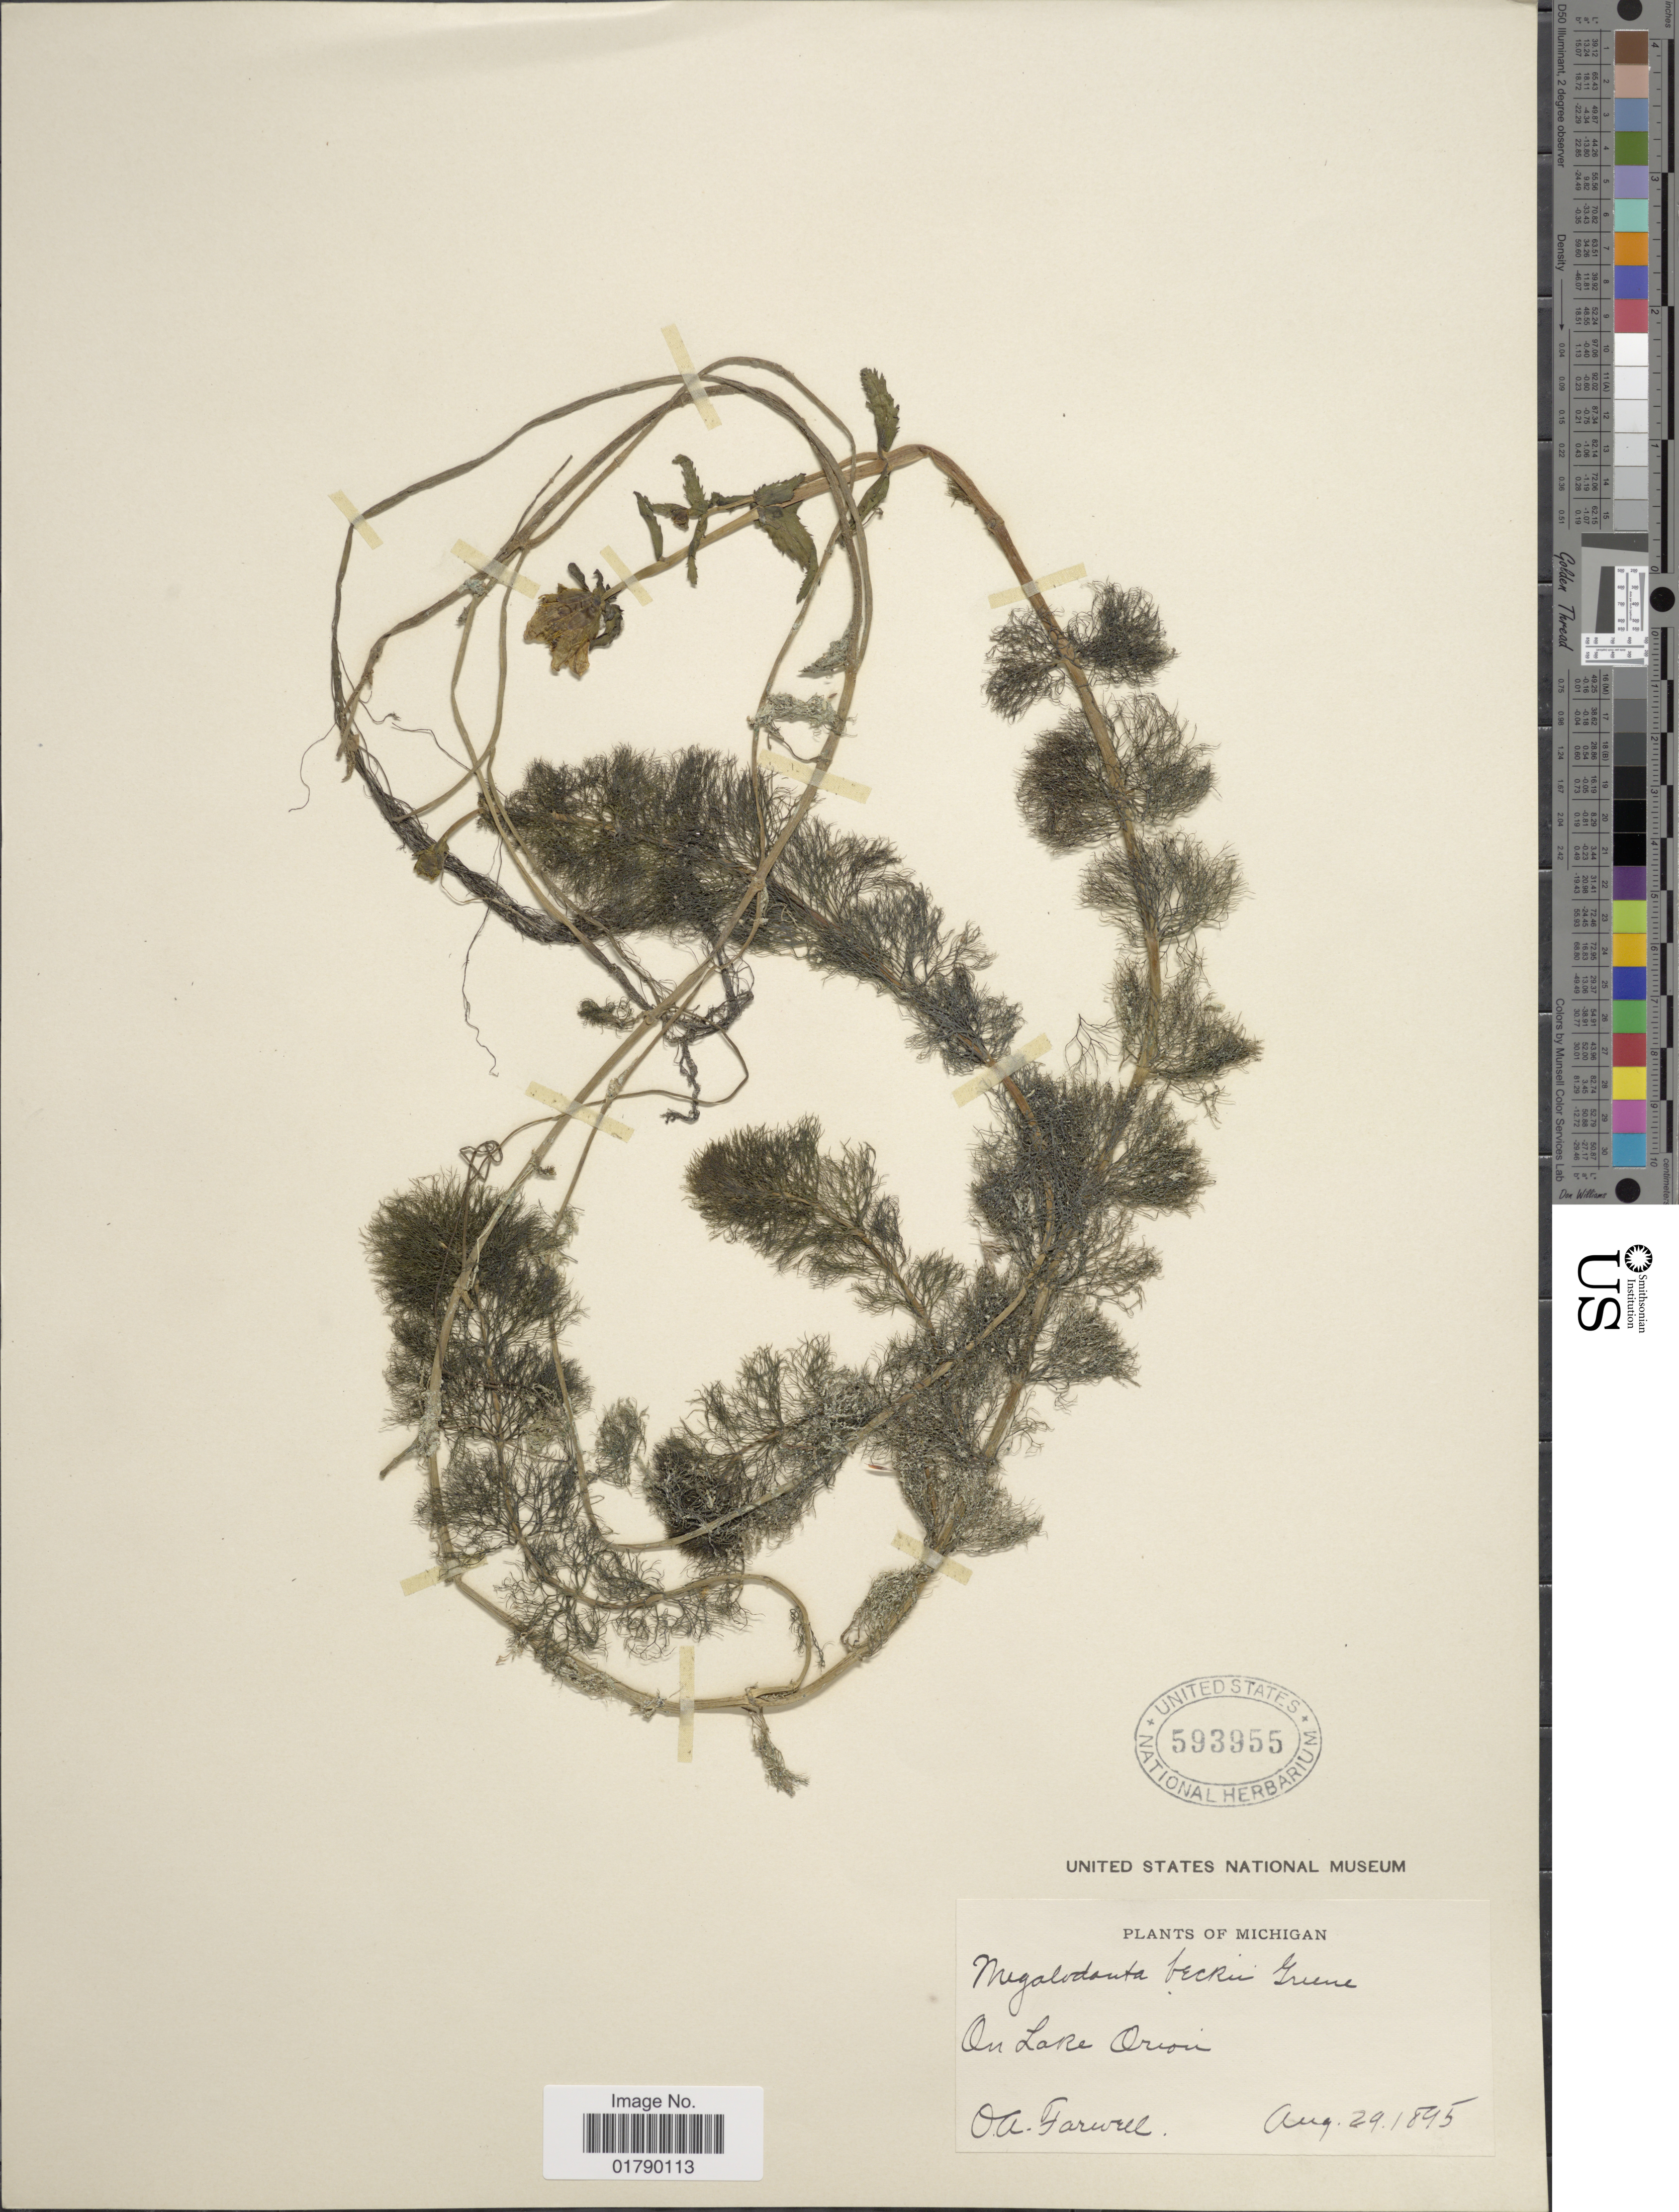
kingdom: Plantae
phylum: Tracheophyta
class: Magnoliopsida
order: Asterales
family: Asteraceae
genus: Megalodonta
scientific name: Megalodonta sp.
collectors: O. Farwell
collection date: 1895-08-29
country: United States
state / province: Michigan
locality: On Lake Orion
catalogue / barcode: US 593955